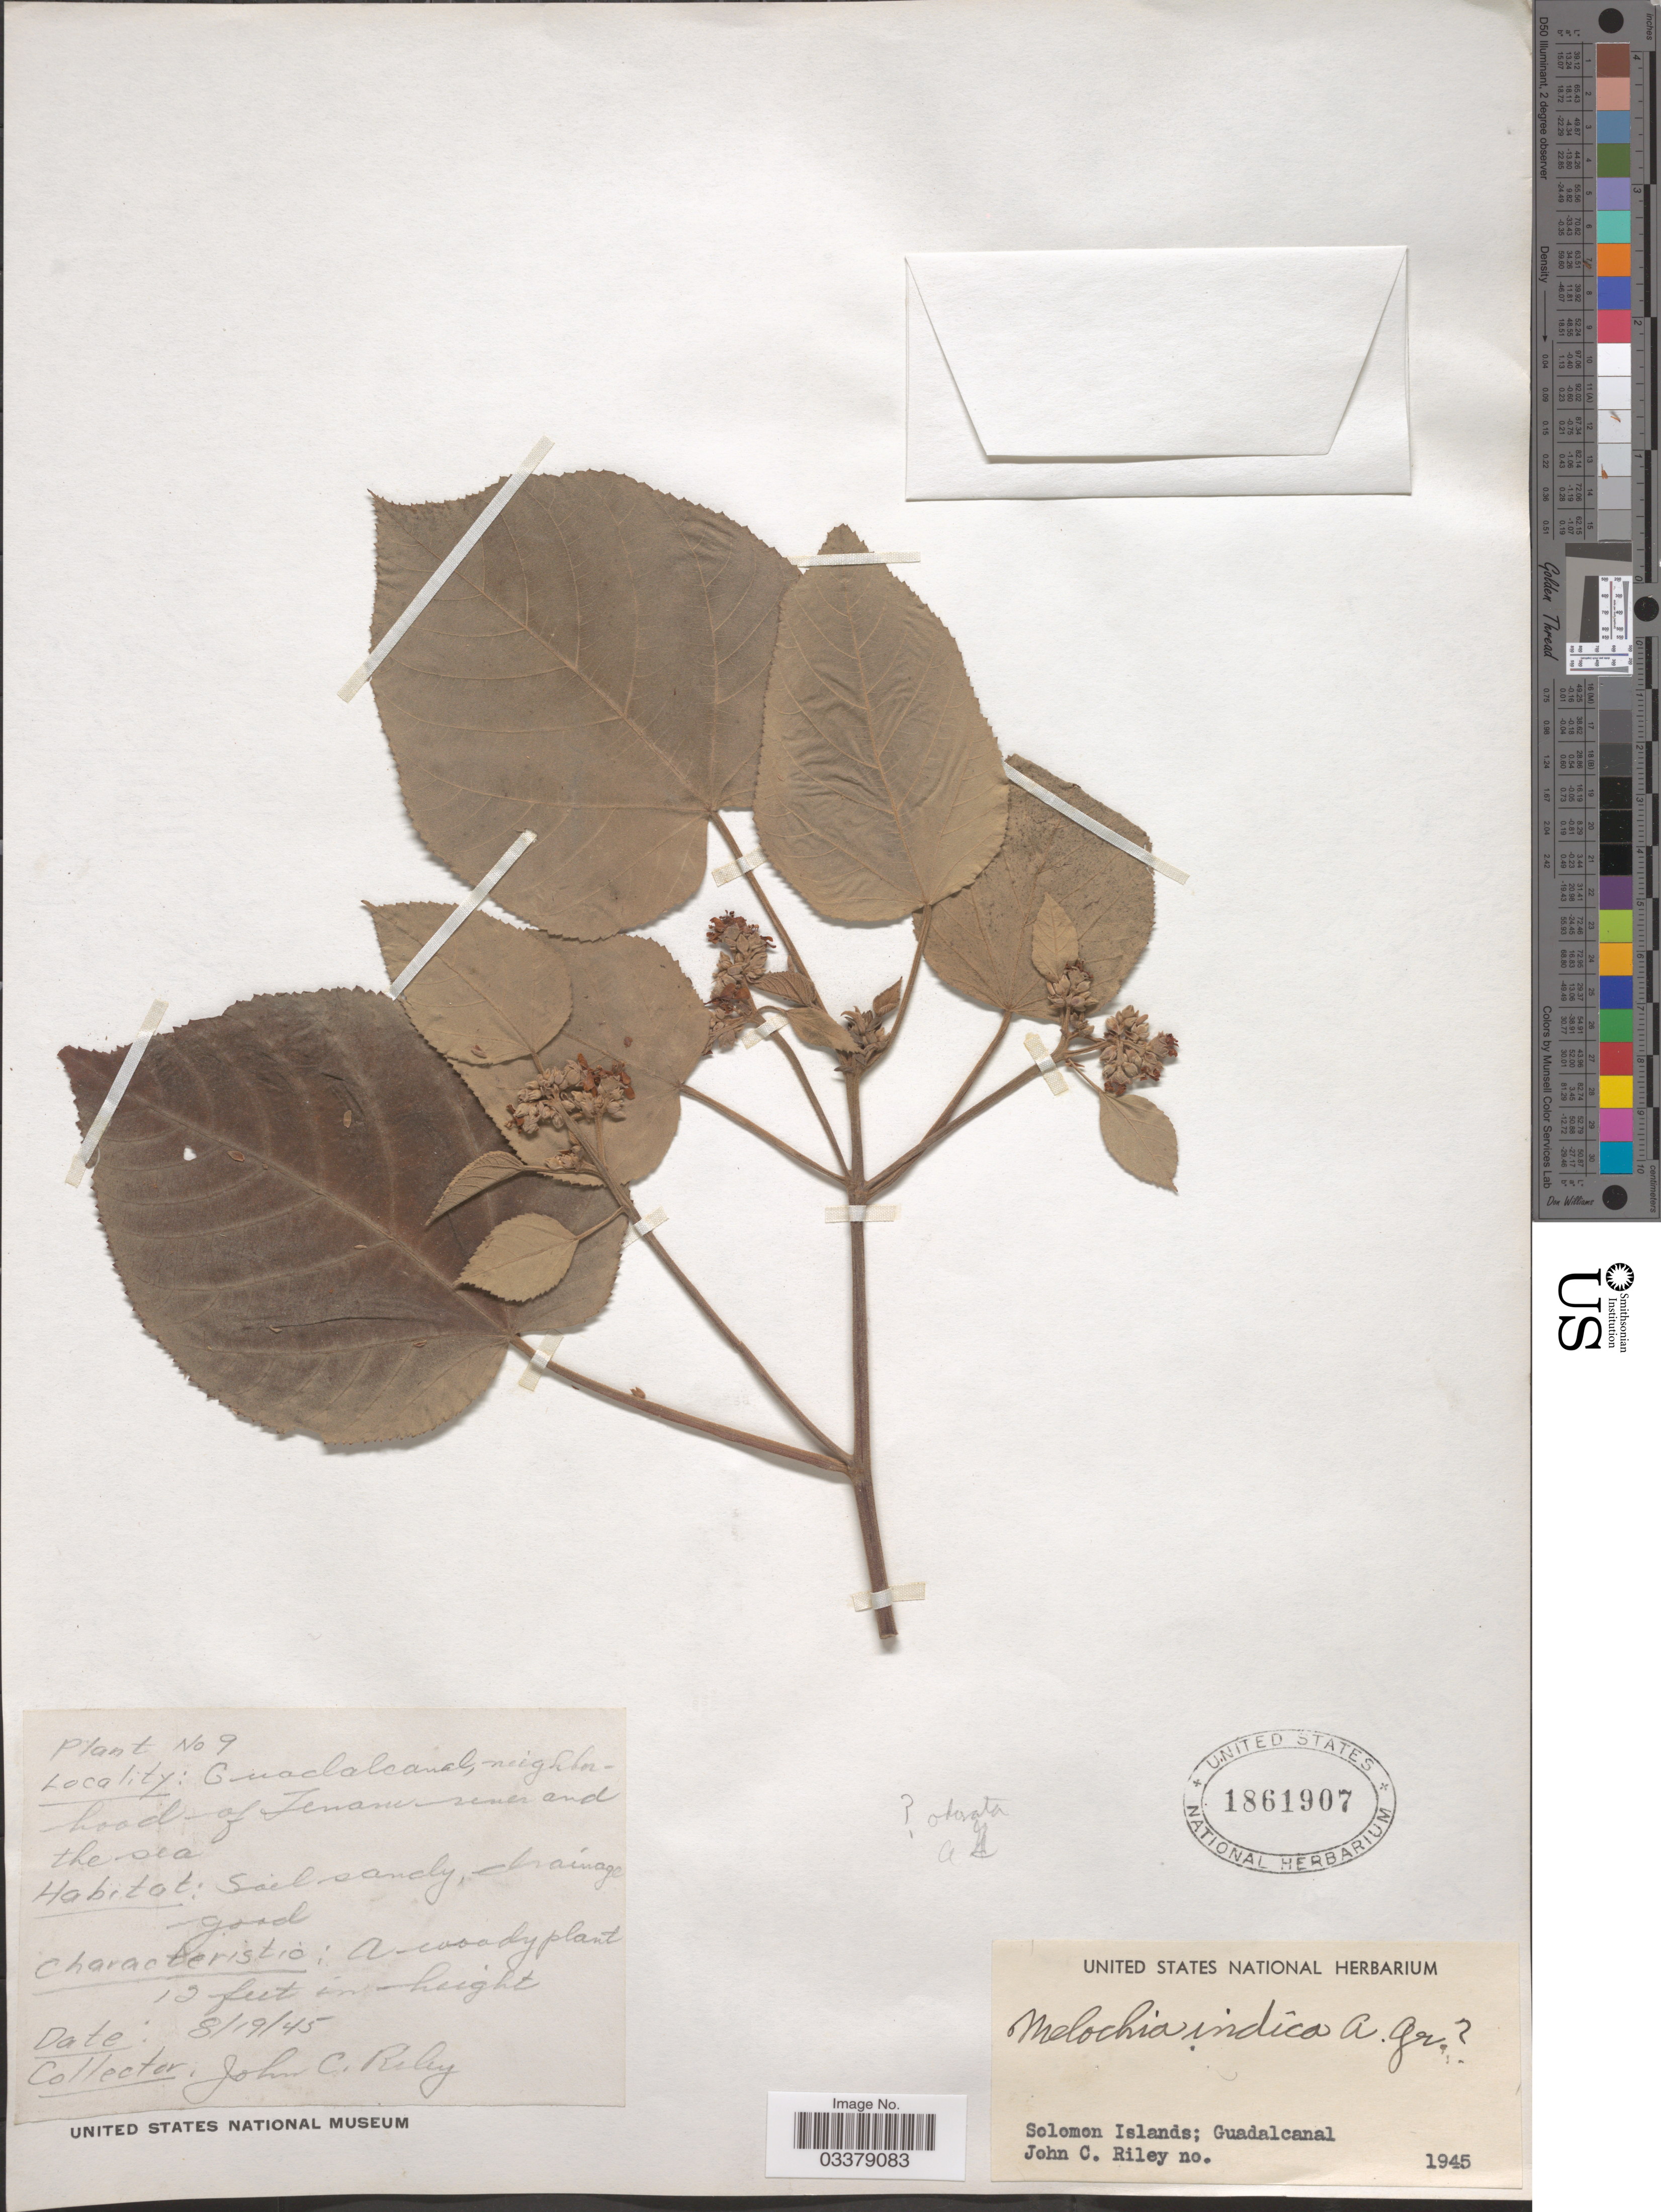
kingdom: Plantae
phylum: Tracheophyta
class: Magnoliopsida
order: Malvales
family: Malvaceae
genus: Melochia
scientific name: Melochia sp.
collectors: J. Riley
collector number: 9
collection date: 1945-08-19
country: Solomon Islands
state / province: Solomon Islands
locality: Guadalcanal, neighborhood of Tenam river and the sea.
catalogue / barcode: US 1861907